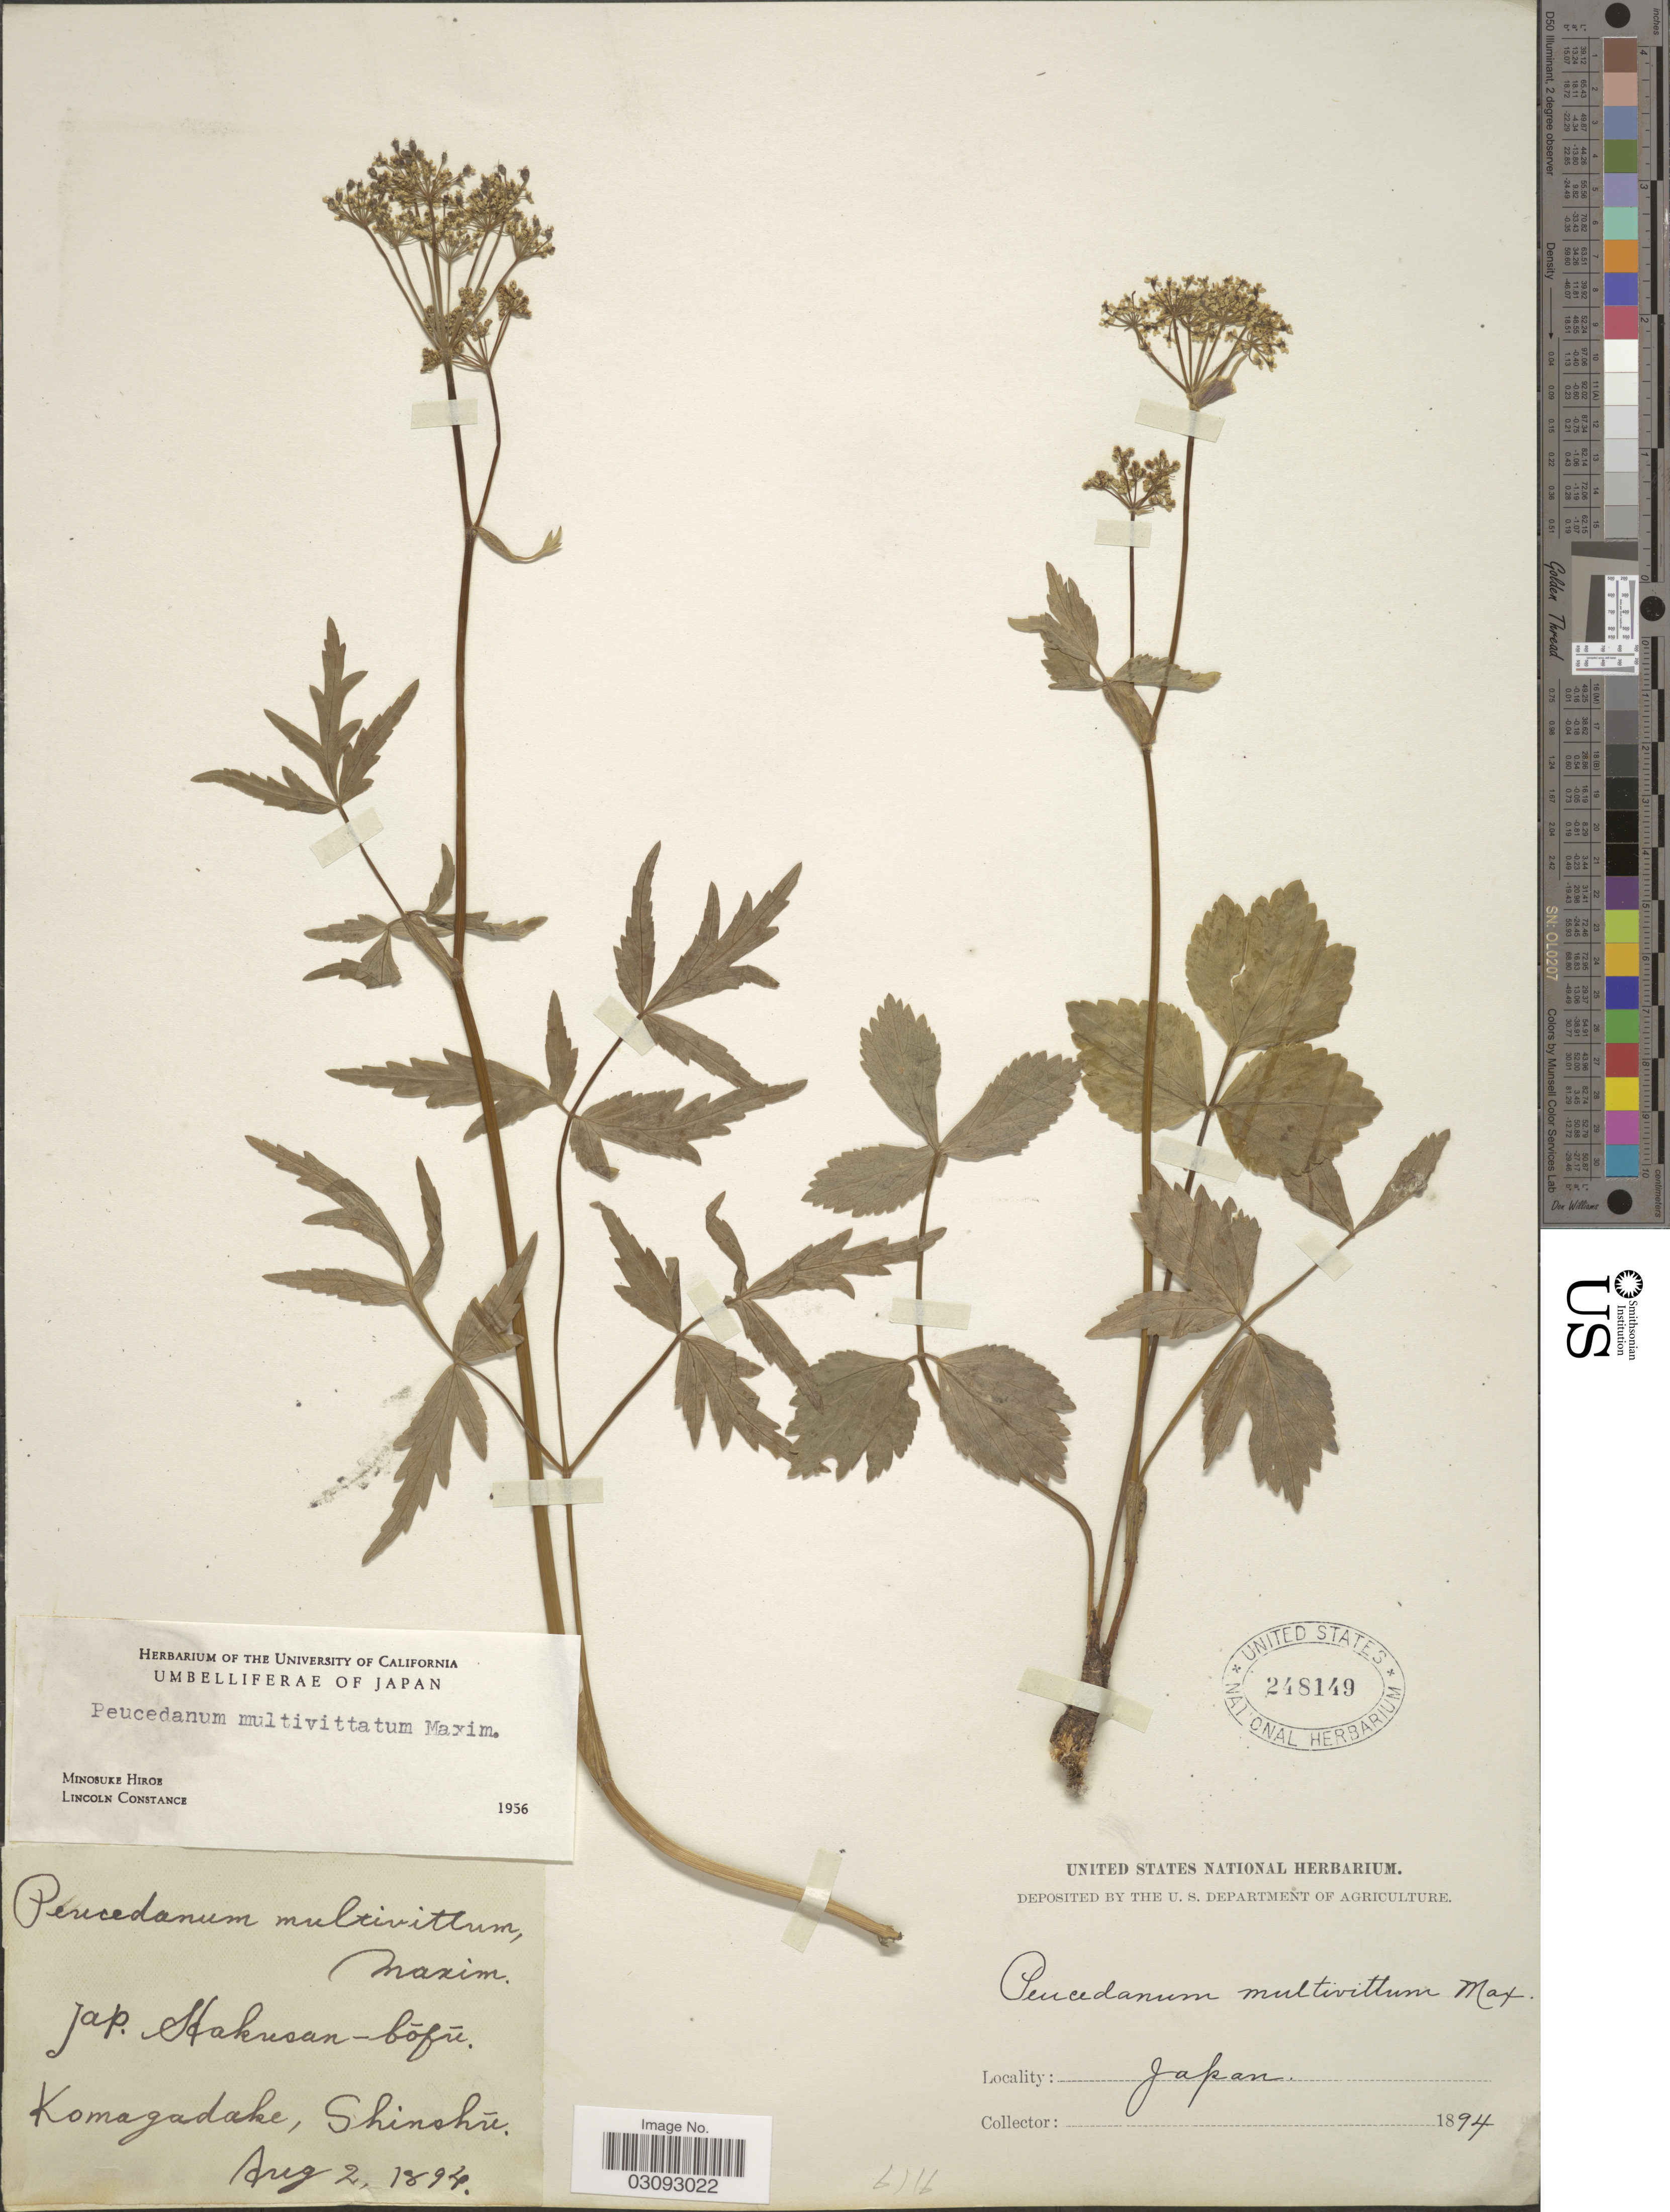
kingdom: Plantae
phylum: Tracheophyta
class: Magnoliopsida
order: Apiales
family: Apiaceae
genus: Peucedanum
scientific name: Peucedanum multivittatum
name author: Maxim.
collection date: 1894-08-02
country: Japan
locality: Komagadake, Shinshu.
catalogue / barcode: US 248149